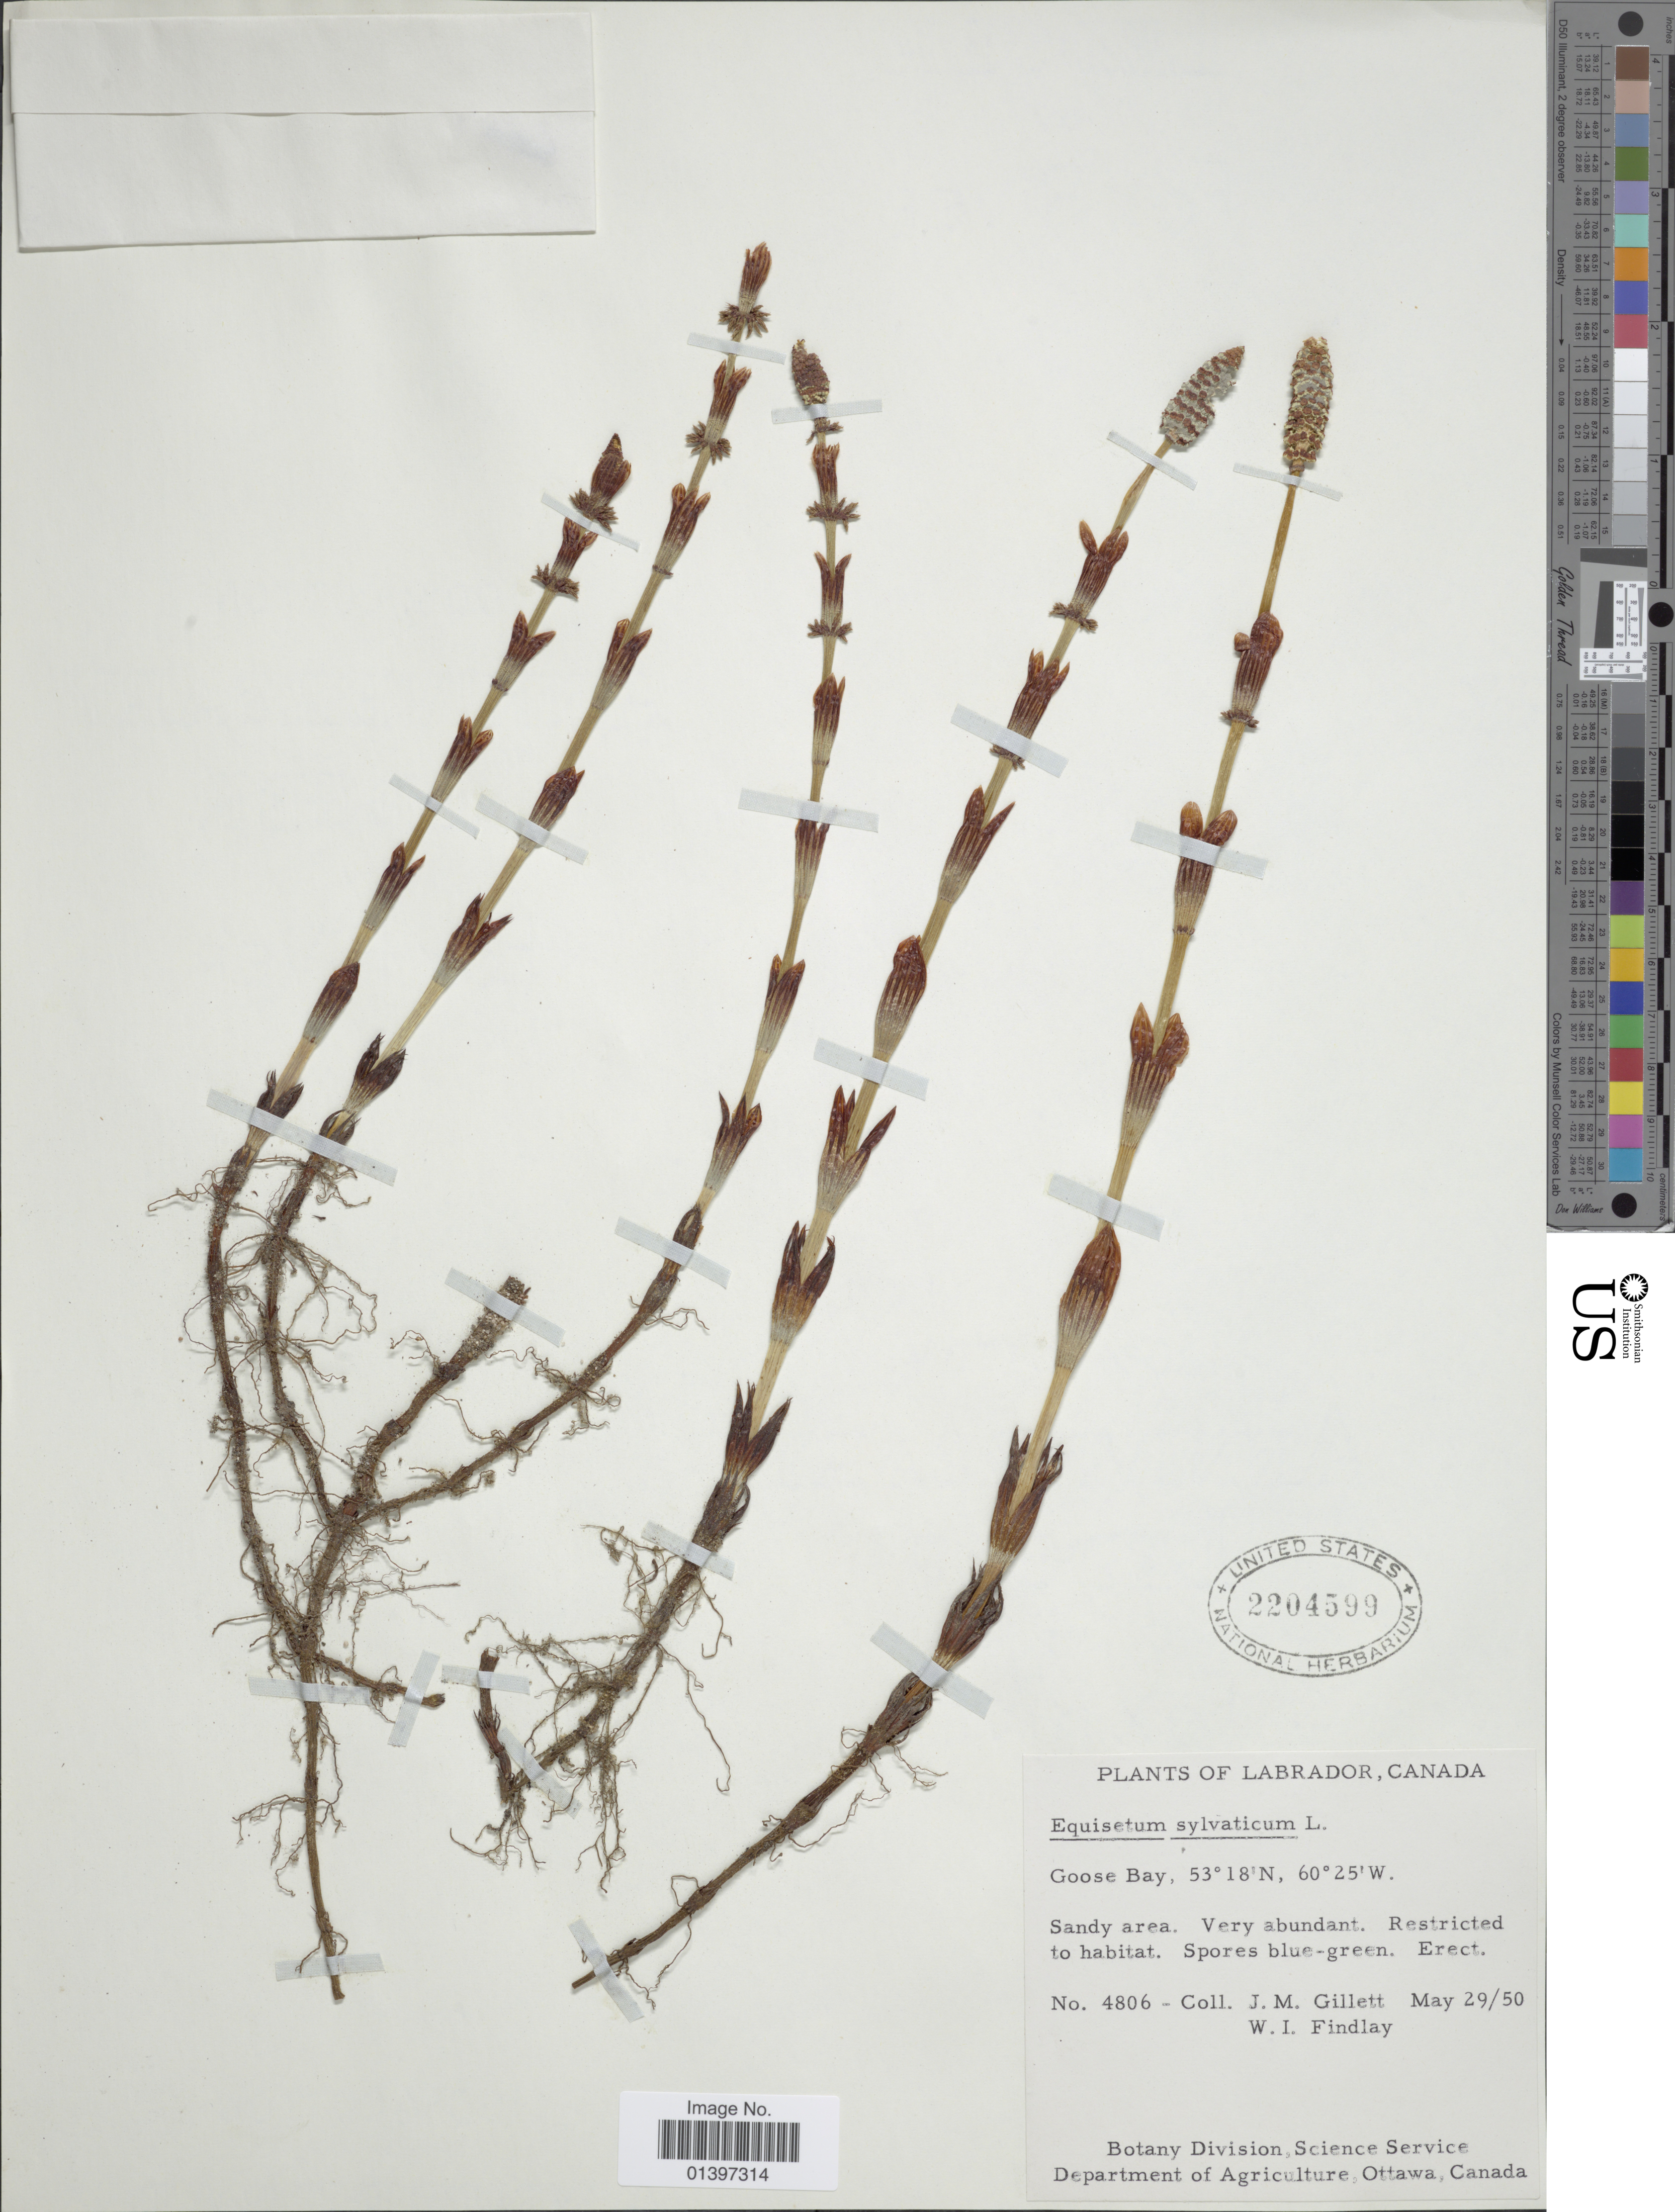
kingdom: Plantae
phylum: Tracheophyta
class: Polypodiopsida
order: Equisetales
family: Equisetaceae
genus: Equisetum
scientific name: Equisetum sylvaticum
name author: L.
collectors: J. M. Gillett & W. Findlay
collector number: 4806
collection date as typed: Transcribed d/m/y: 29/5/50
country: Canada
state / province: Newfoundland and Labrador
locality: Labrador, Goose Bay, sandy area, very abundant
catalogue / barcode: US 2204599